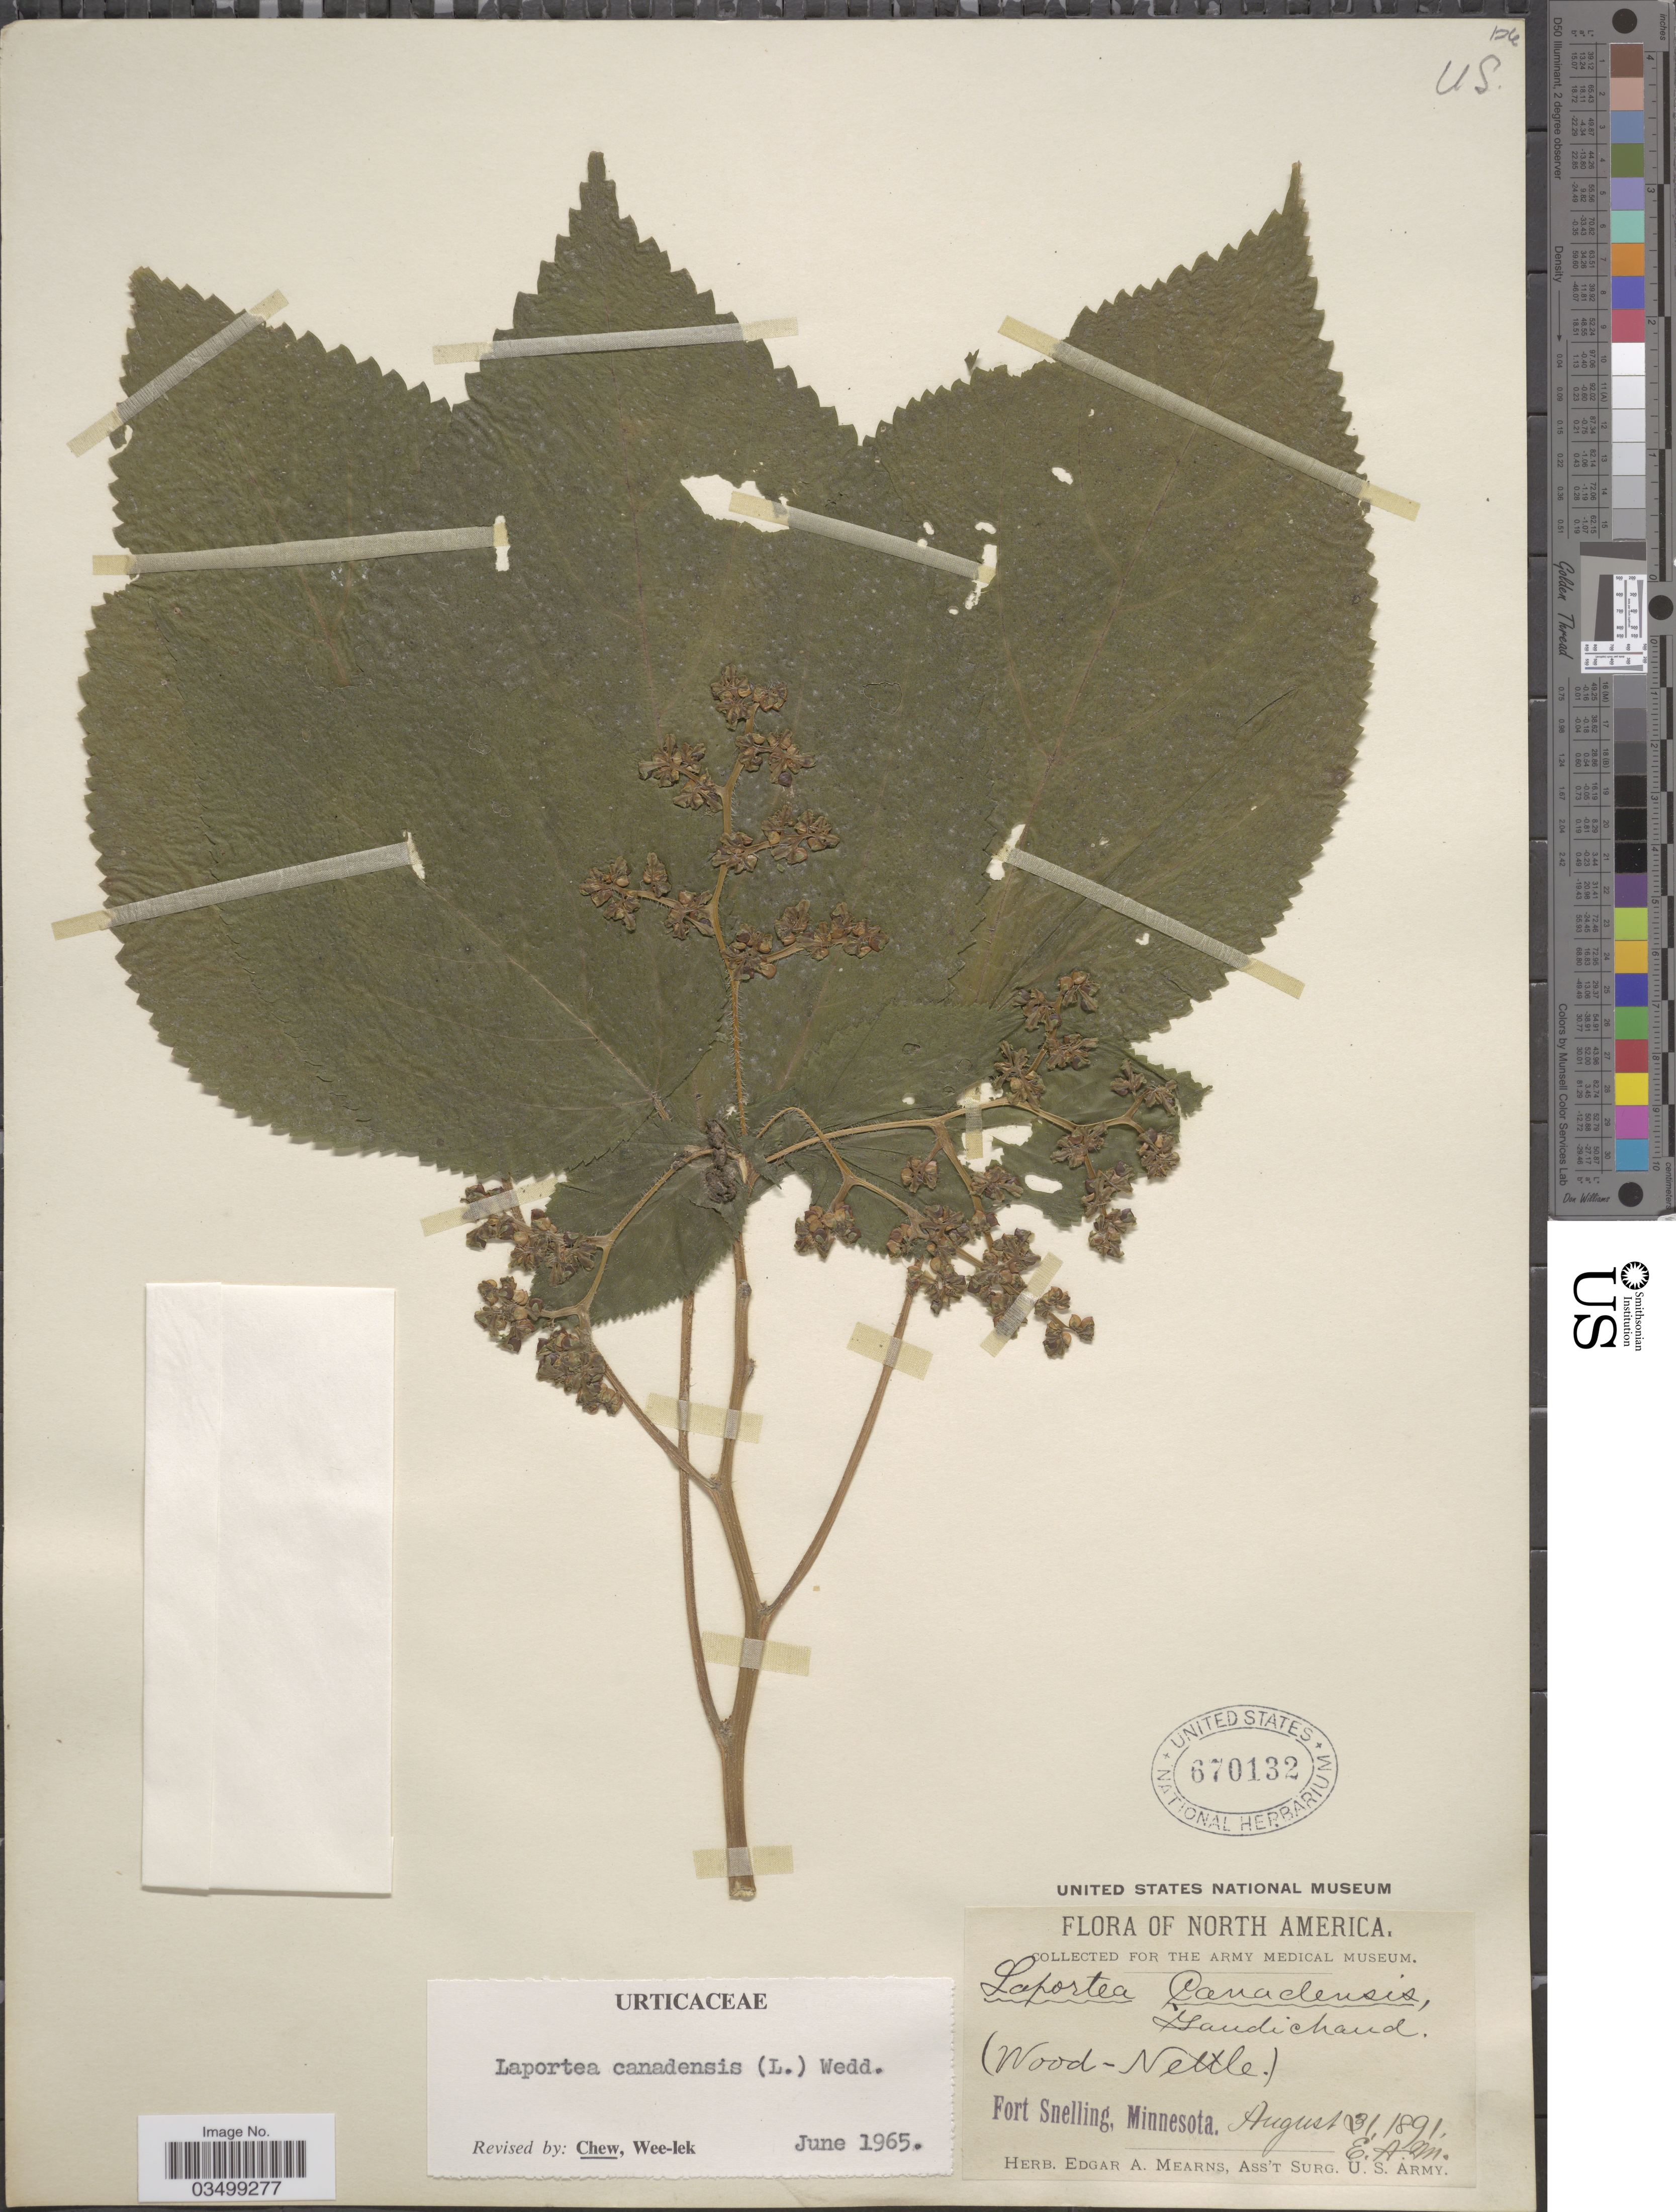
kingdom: Plantae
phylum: Tracheophyta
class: Magnoliopsida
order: Rosales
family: Urticaceae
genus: Laportea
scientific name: Laportea canadensis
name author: (L.) Wedd.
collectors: E. A. Mearns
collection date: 1891-08-31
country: United States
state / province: Minnesota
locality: Fort Snelling.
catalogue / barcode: US 670132